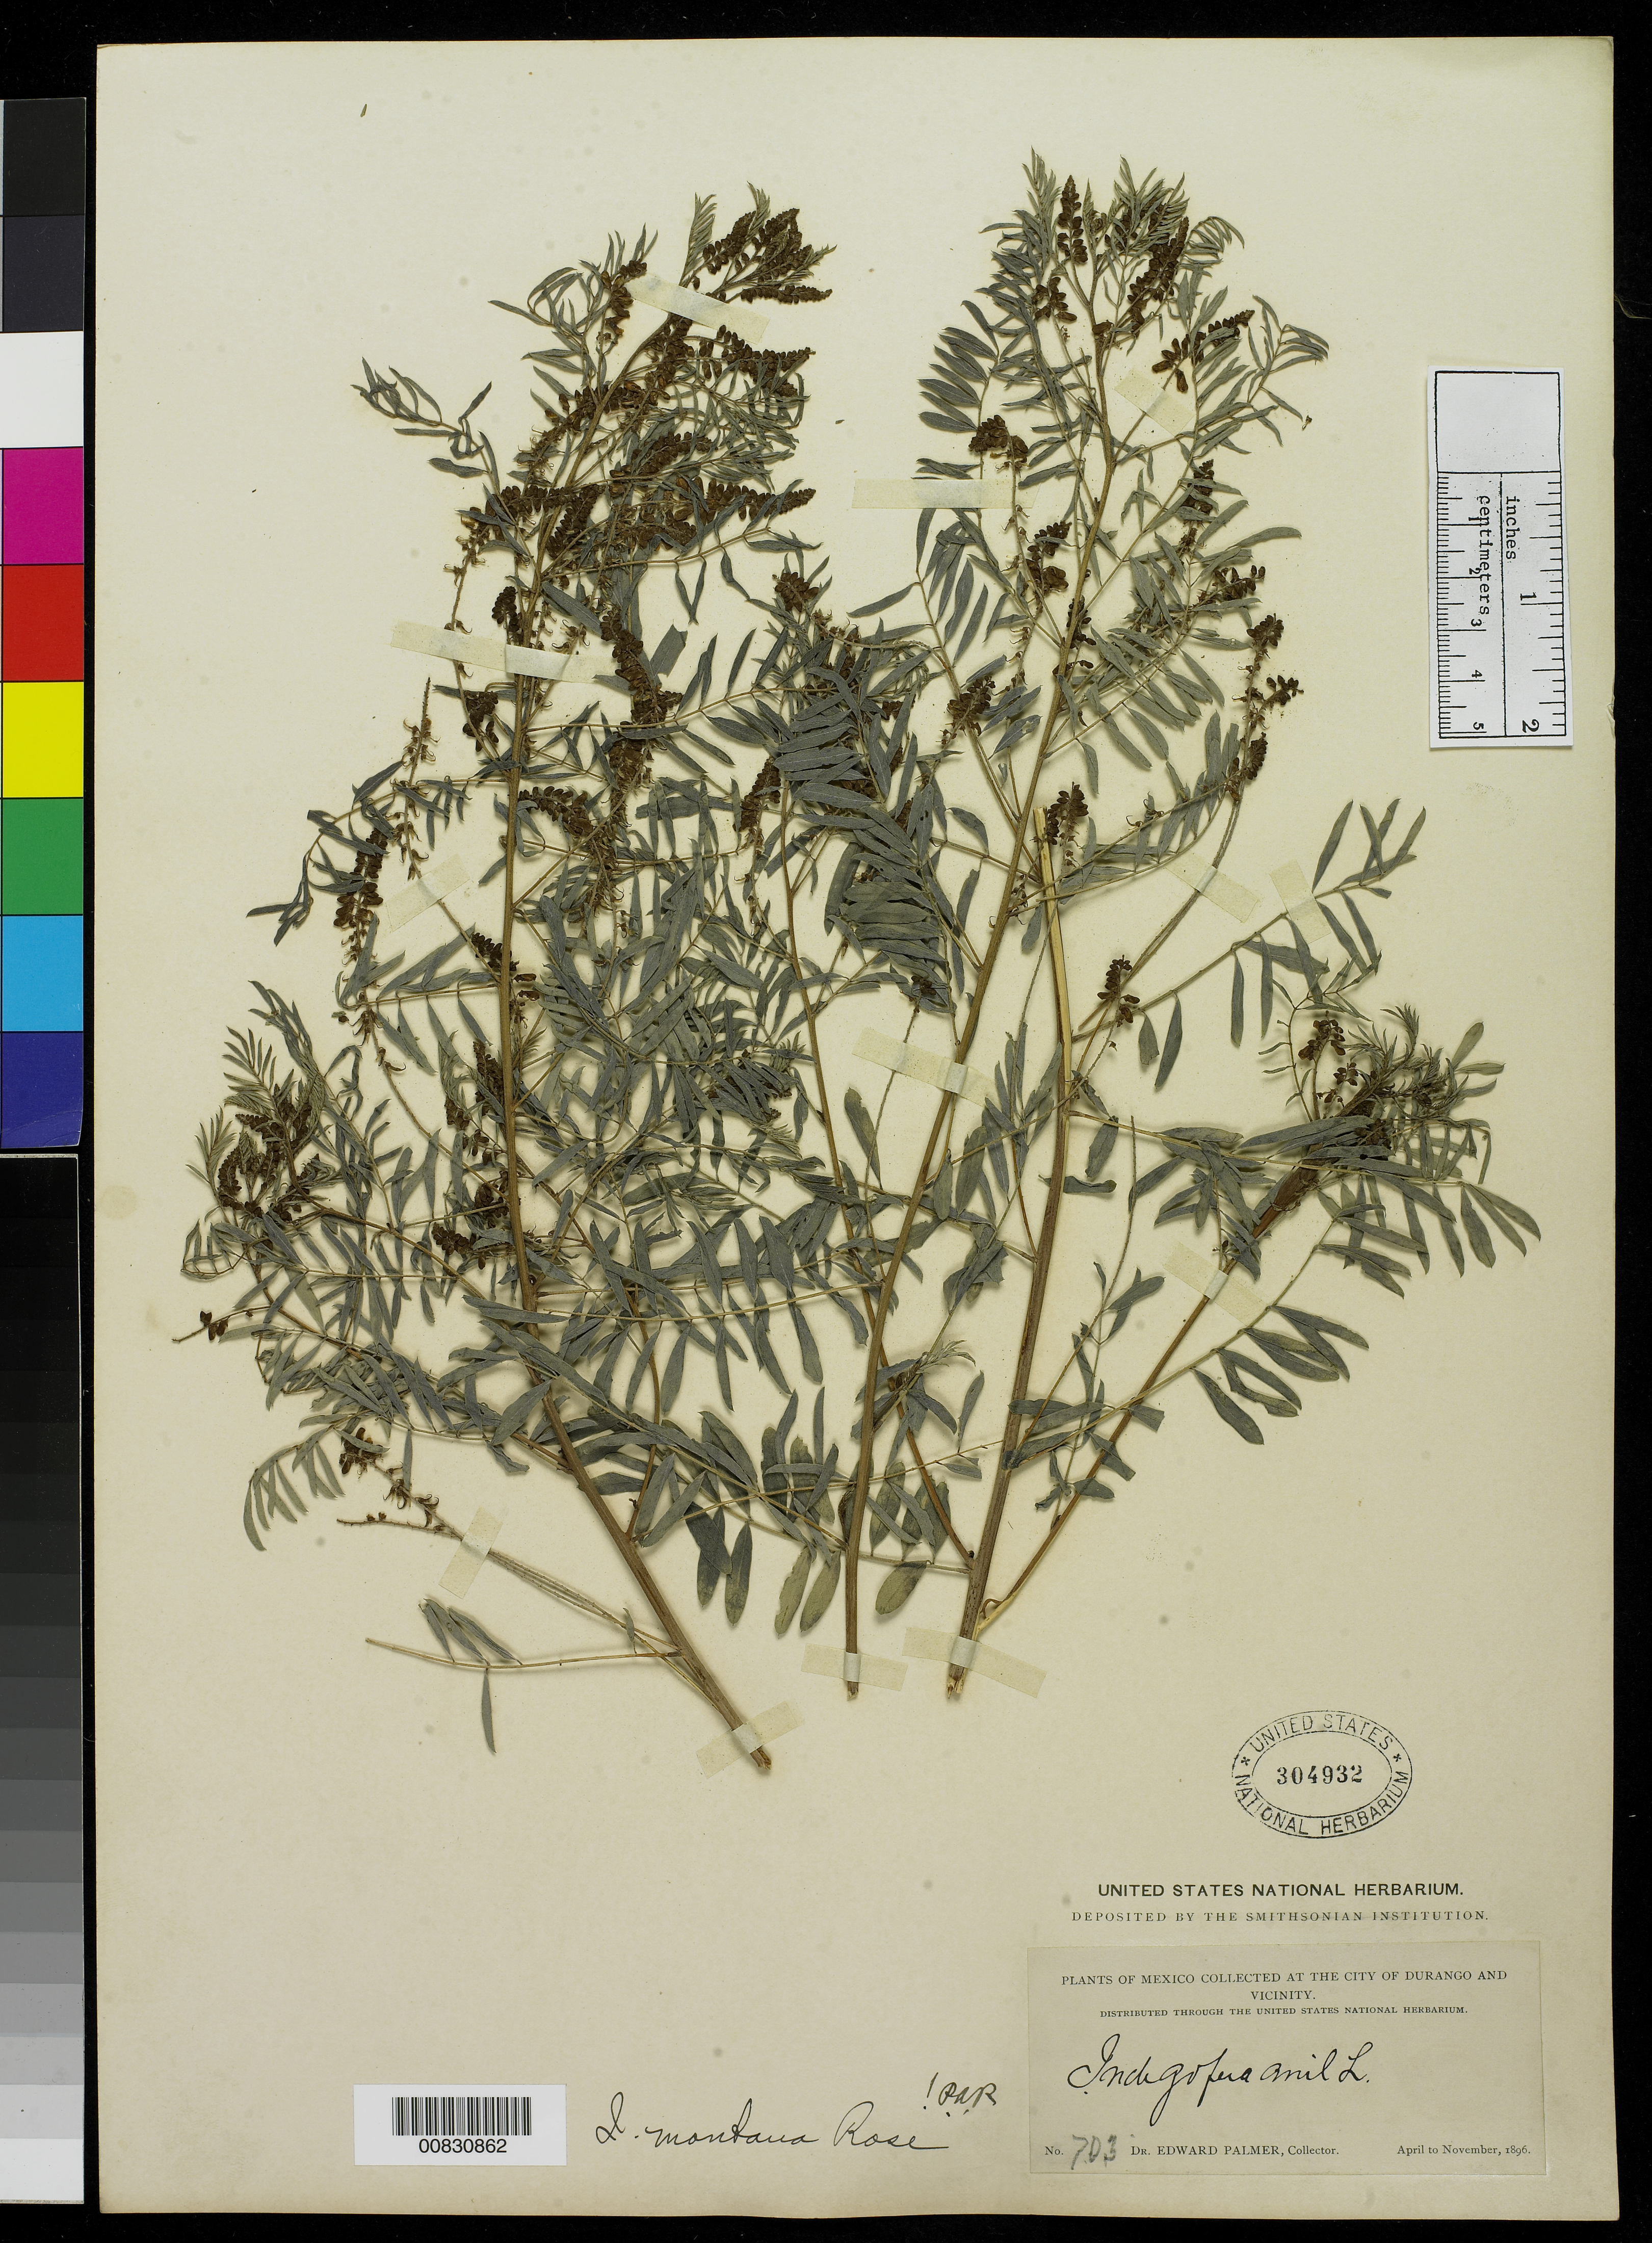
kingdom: Plantae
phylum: Tracheophyta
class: Magnoliopsida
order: Fabales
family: Fabaceae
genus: Indigofera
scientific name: Indigofera montana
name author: Rose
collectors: E. Palmer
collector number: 703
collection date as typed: Apr 1896 to -- Nov 1896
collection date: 1896-04/1896-11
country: Mexico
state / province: Durango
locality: City of Durango and vicinity.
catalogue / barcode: US 304932